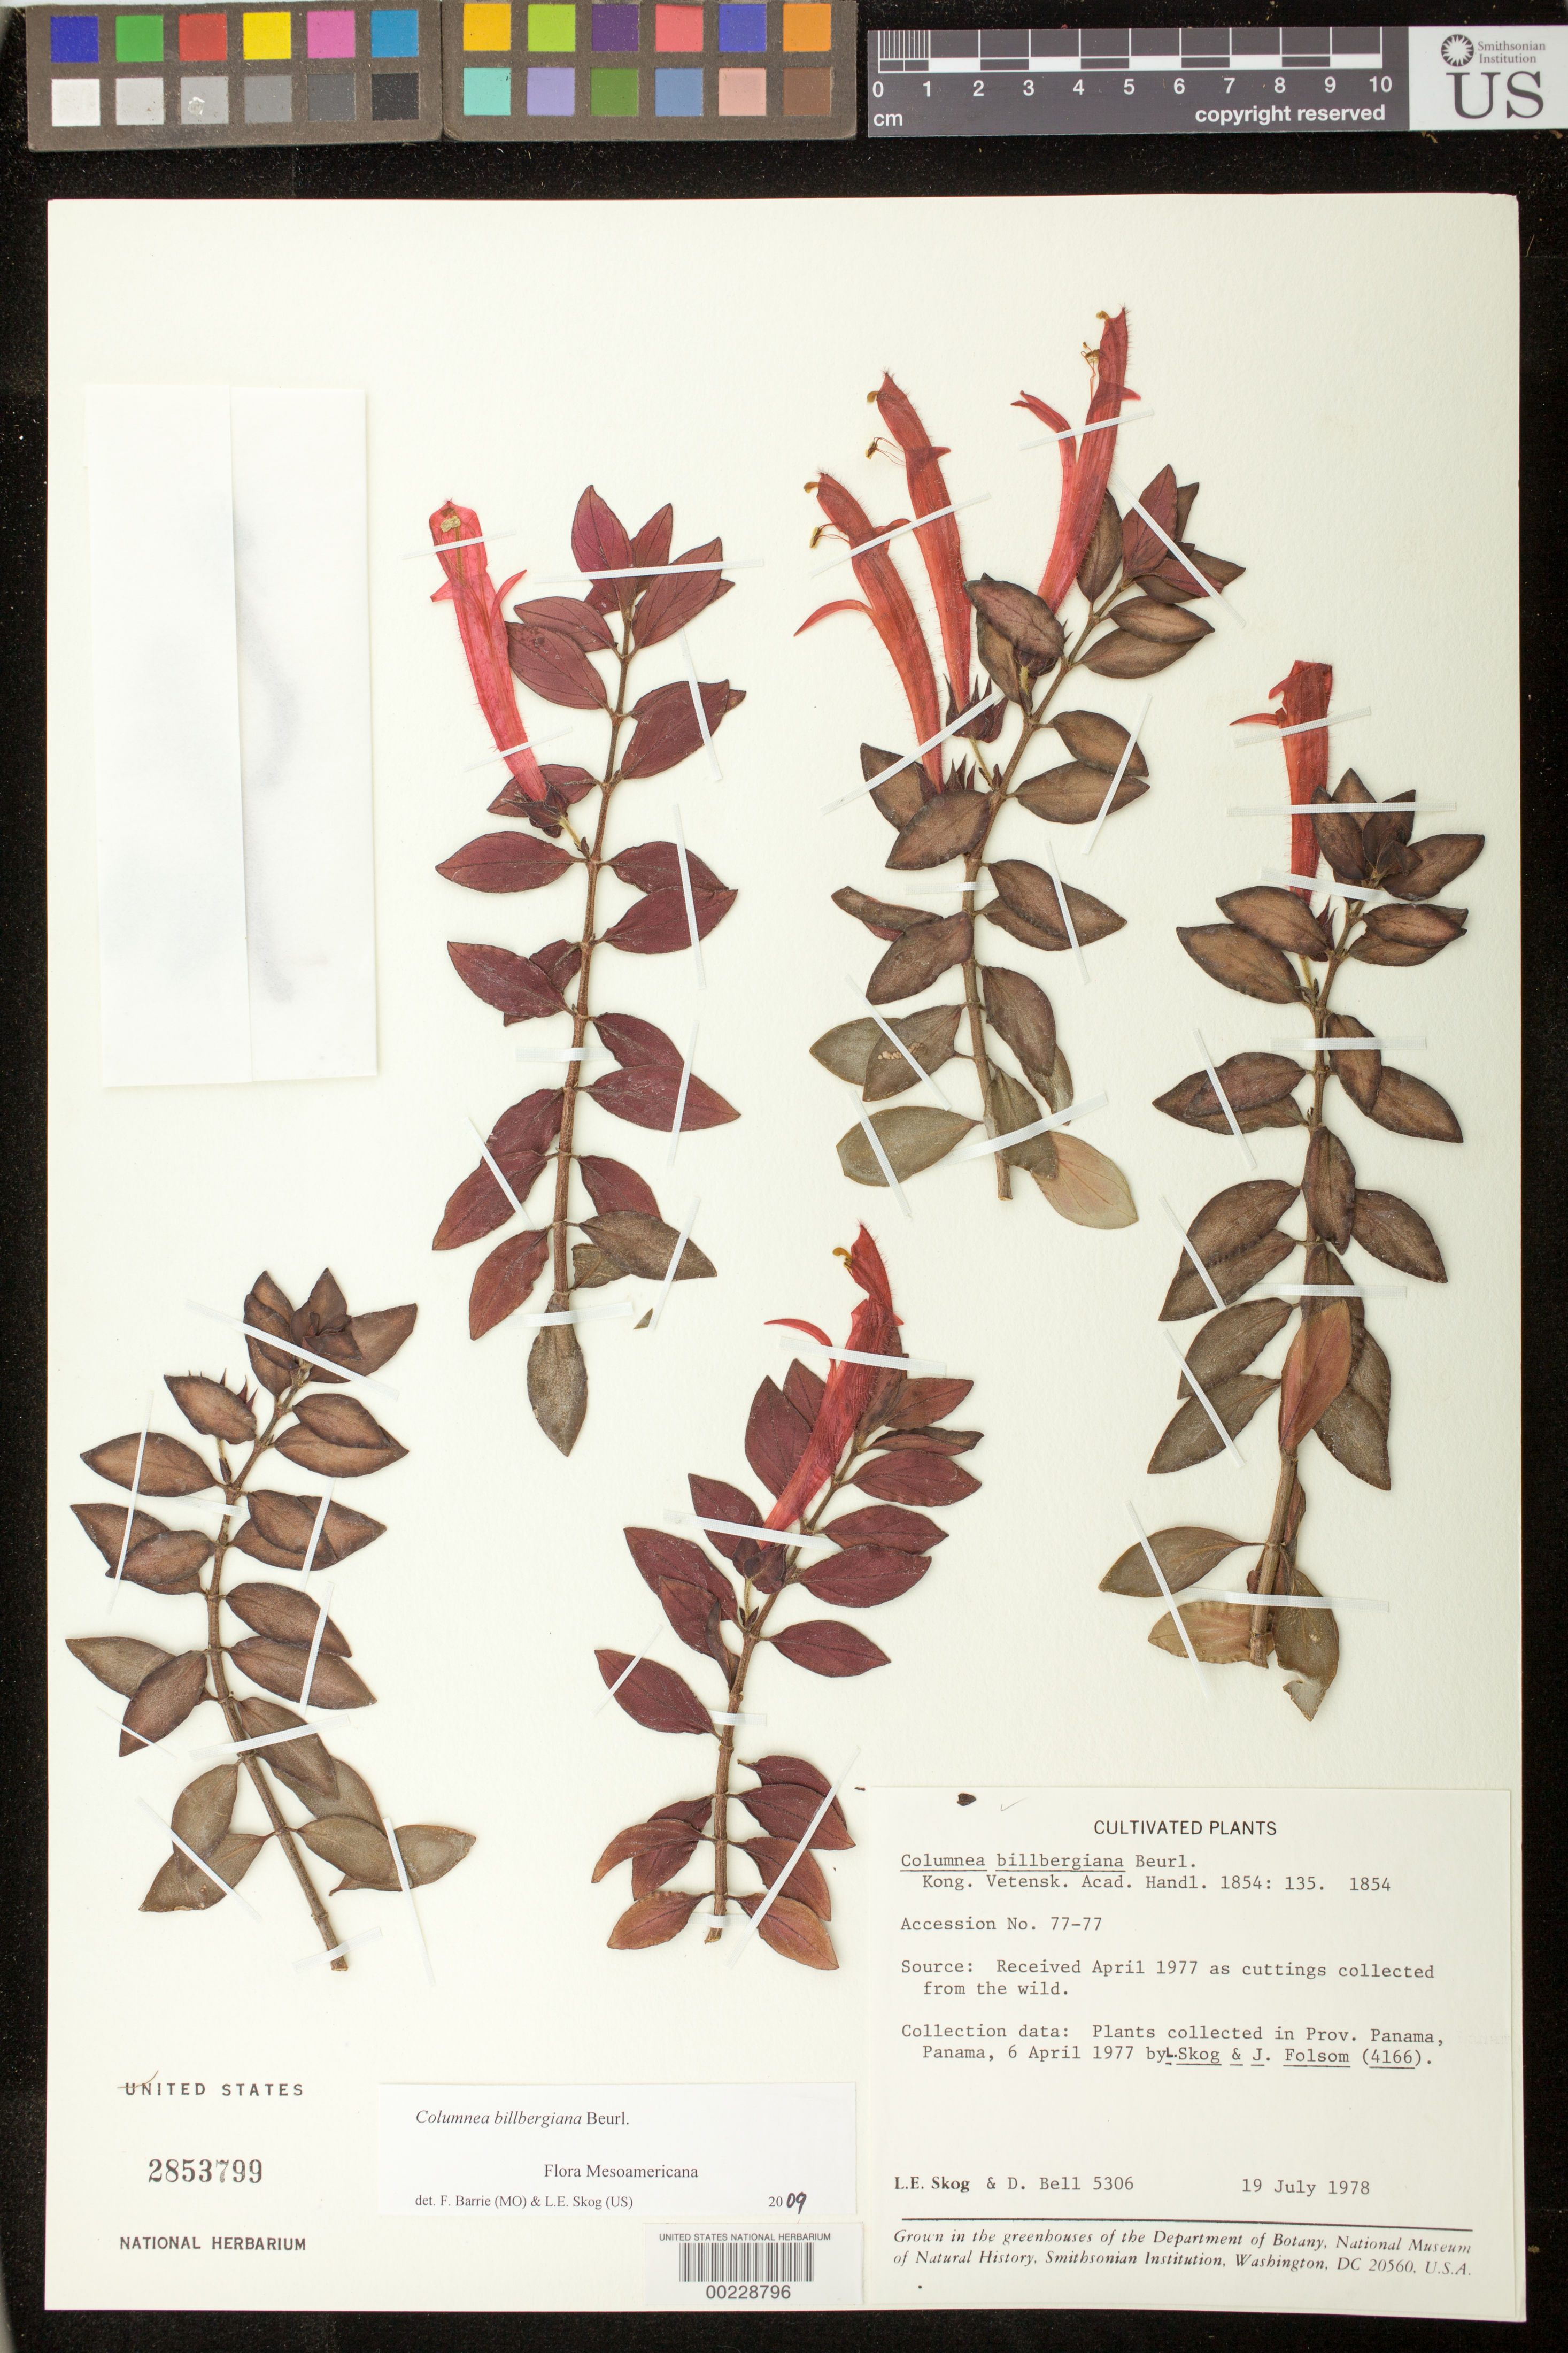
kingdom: Plantae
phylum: Tracheophyta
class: Magnoliopsida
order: Lamiales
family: Gesneriaceae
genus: Columnea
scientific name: Columnea billbergiana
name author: Beurl.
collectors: L. E. Skog & D. A. Bell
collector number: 5306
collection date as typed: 19 Jul 1978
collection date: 1978-07-19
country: Panama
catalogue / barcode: US 2853799